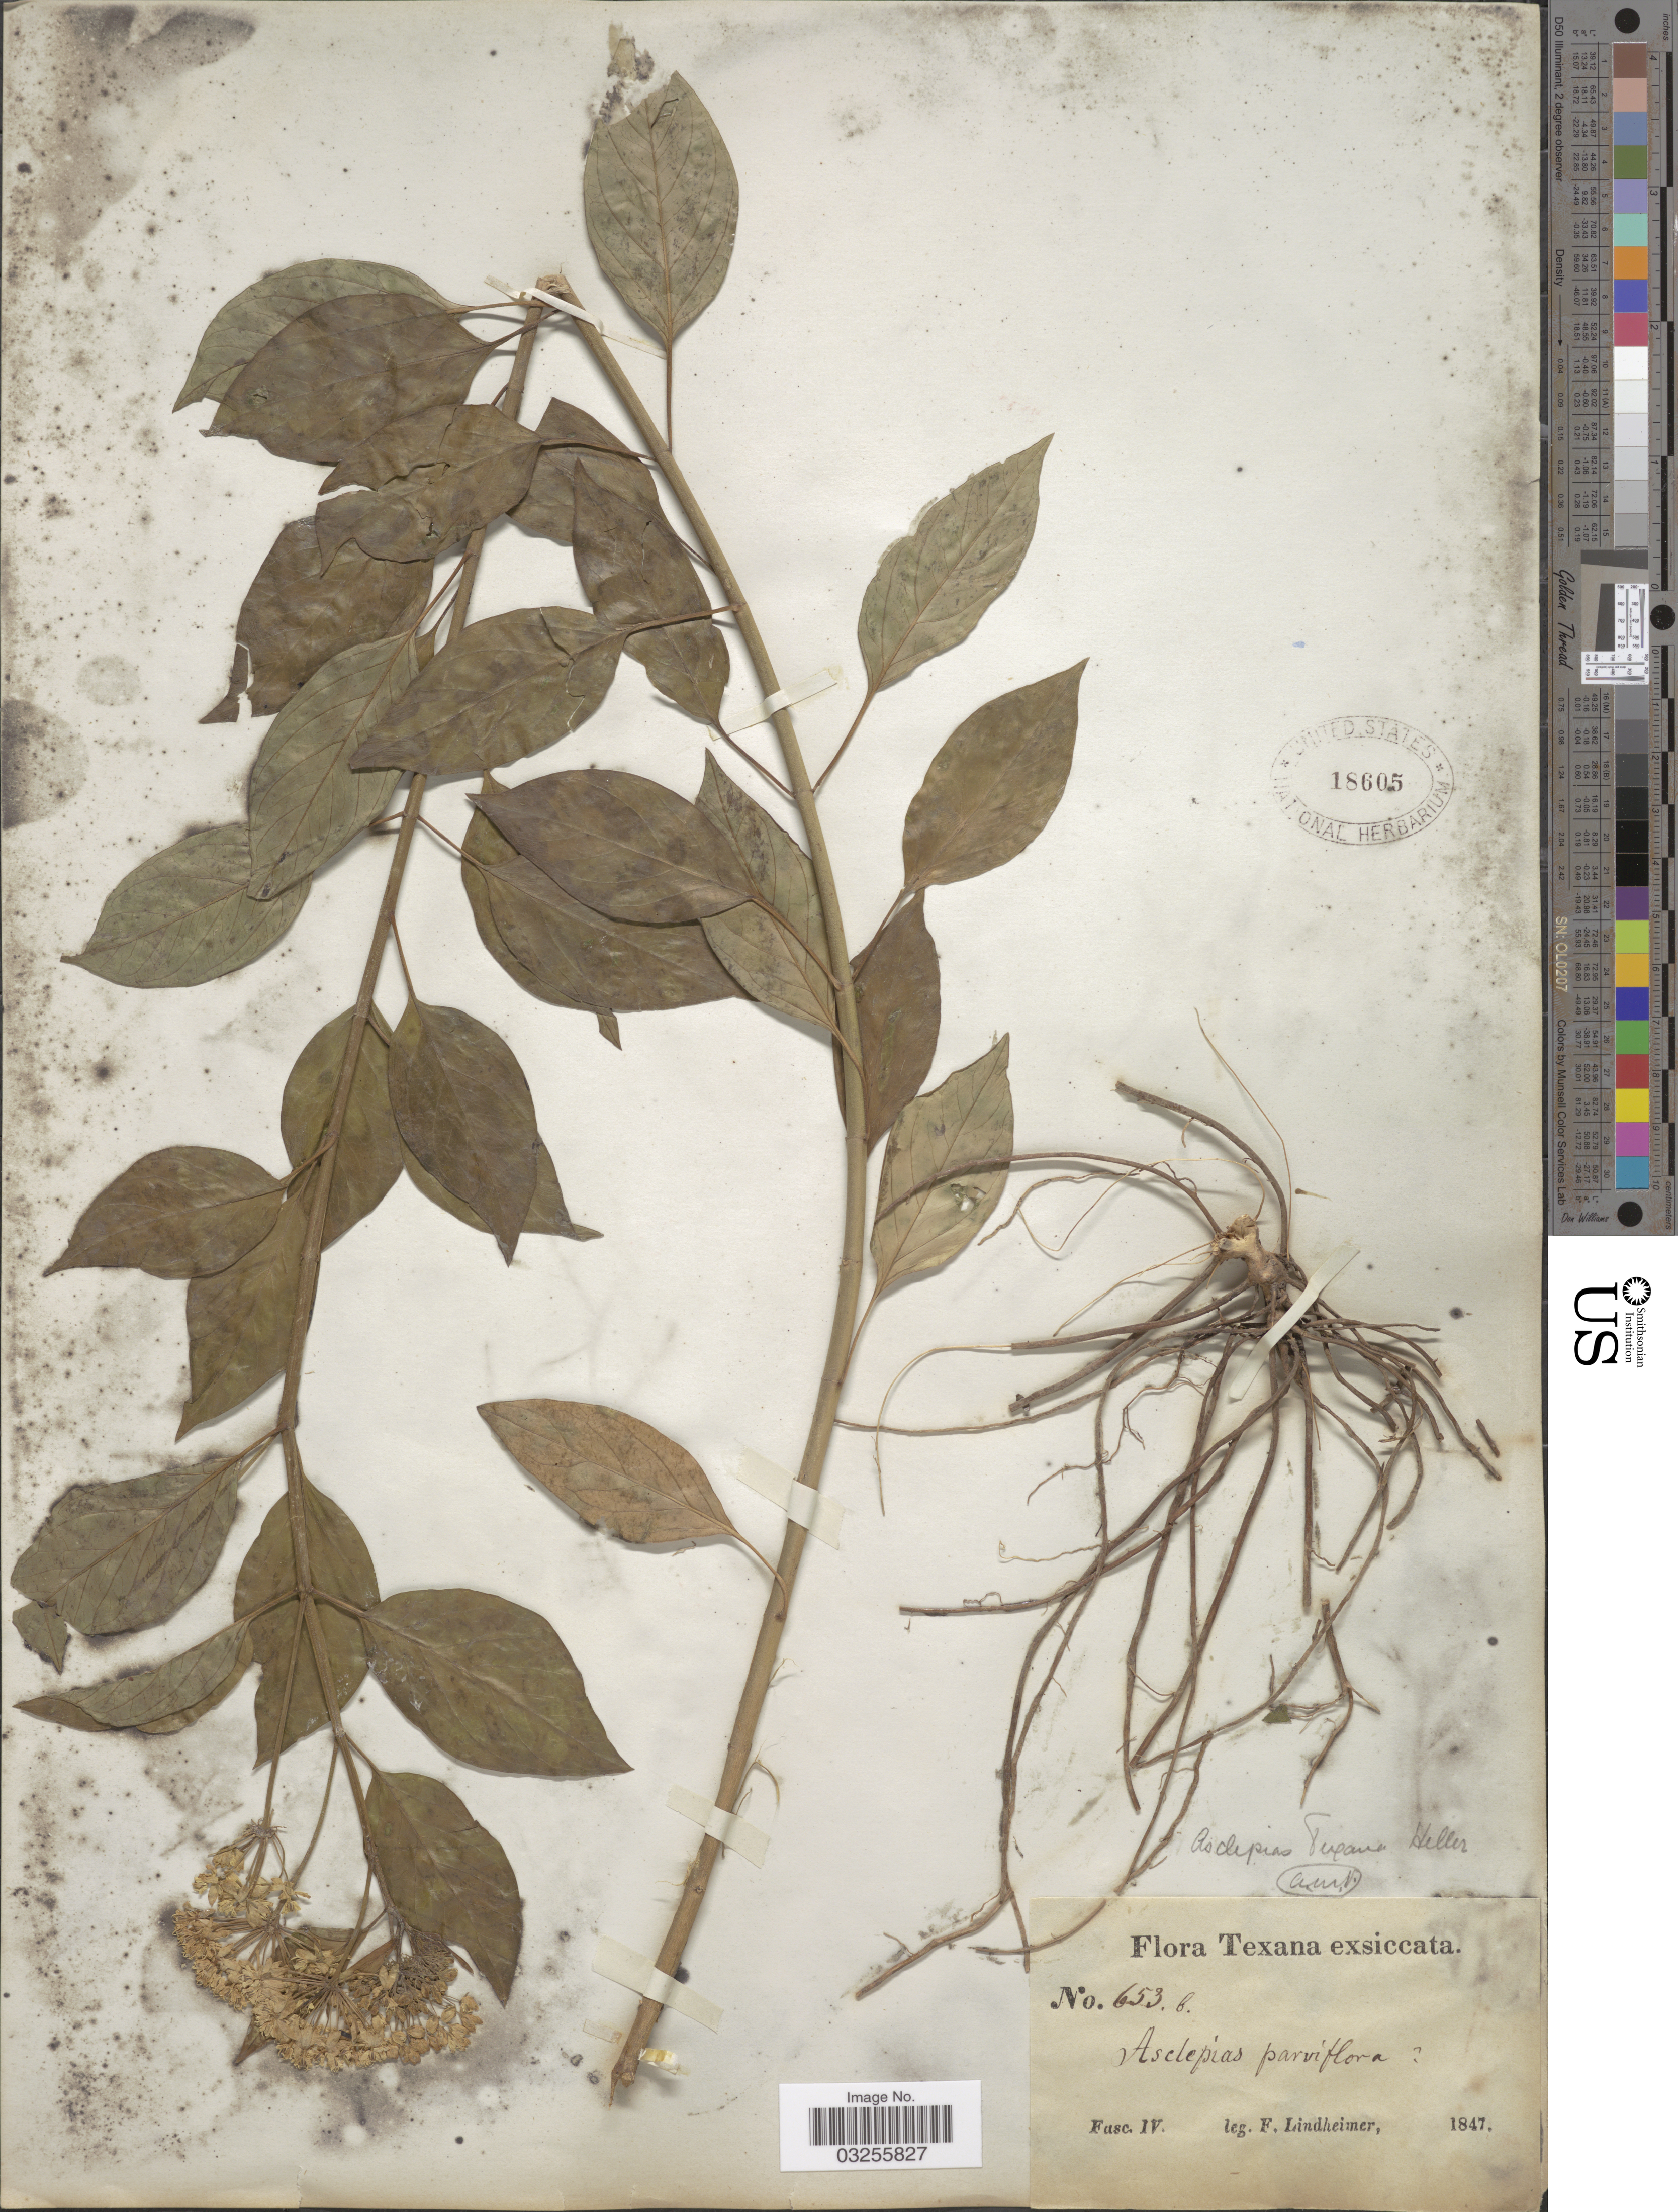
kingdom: Plantae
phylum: Tracheophyta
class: Magnoliopsida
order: Gentianales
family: Apocynaceae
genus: Asclepias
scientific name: Asclepias texana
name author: A. Heller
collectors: F. Lindheimer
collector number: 653 b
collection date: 1847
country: United States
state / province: Texas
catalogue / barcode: US 18605